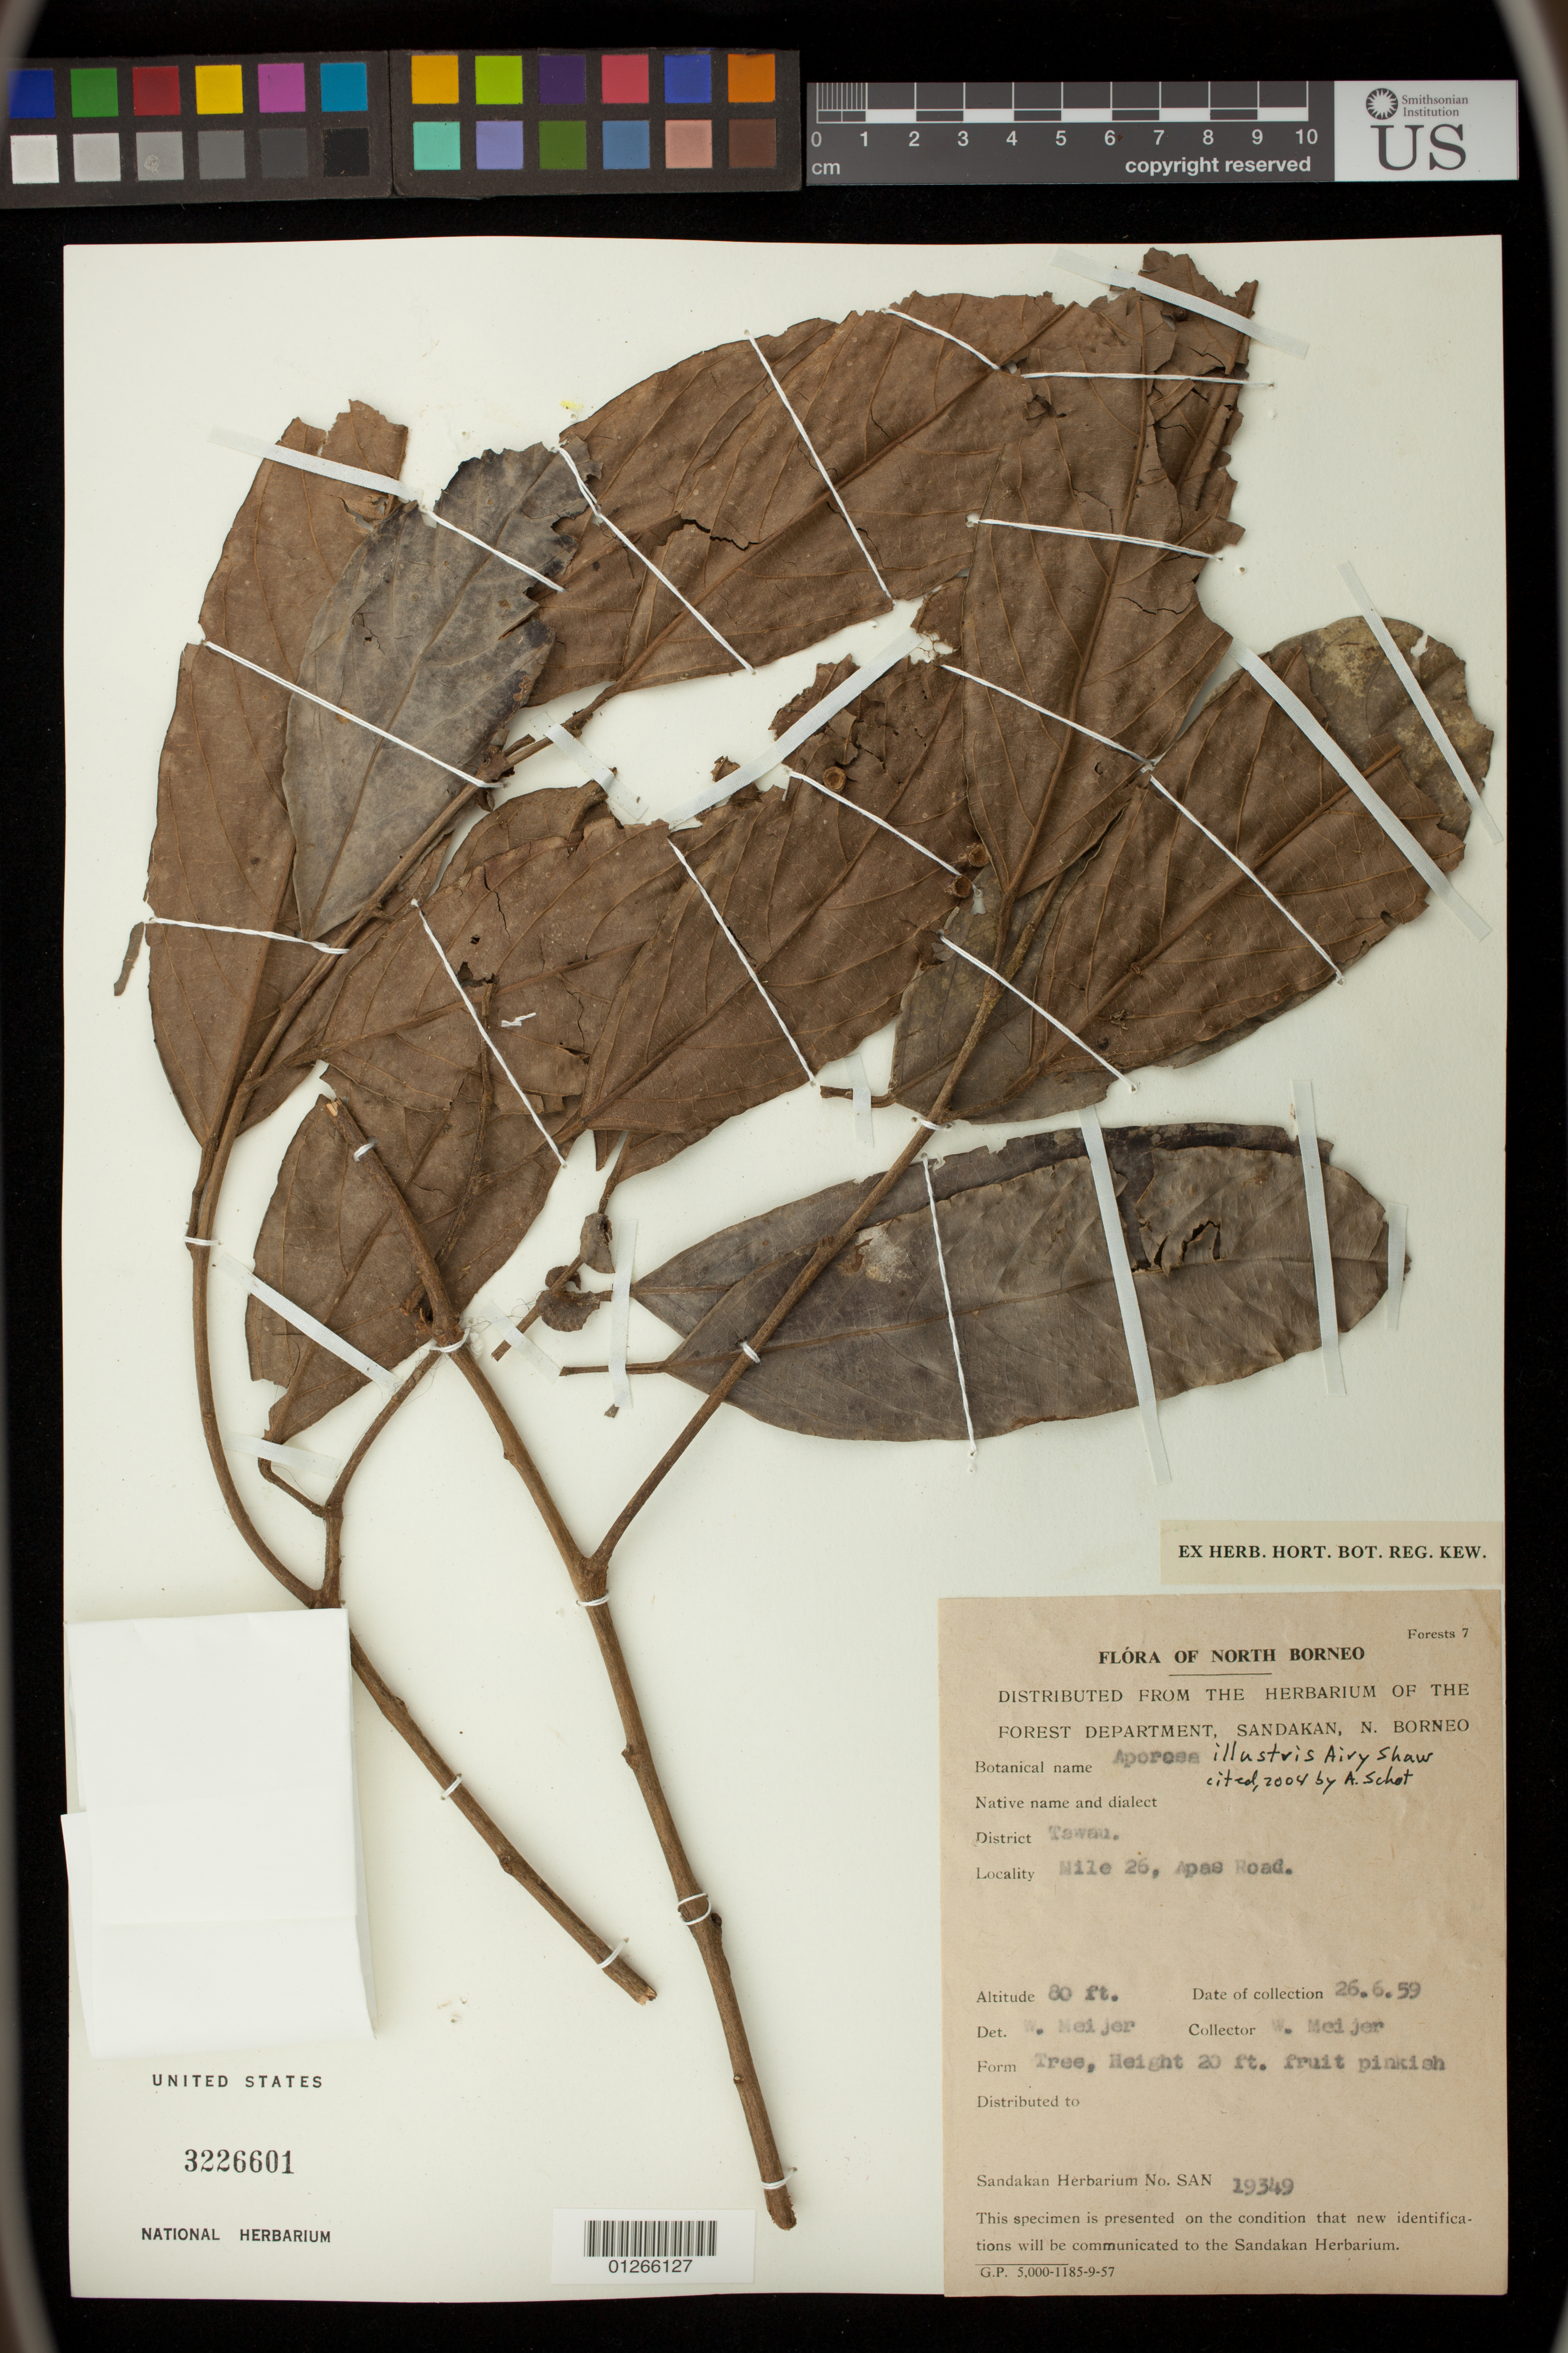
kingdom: Plantae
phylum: Tracheophyta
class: Magnoliopsida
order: Malpighiales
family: Phyllanthaceae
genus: Aporosa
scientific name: Aporosa illustris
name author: Airy Shaw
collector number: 19349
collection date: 1959-06-26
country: Malaysia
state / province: Sabah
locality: North Borneo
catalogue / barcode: US 3226601